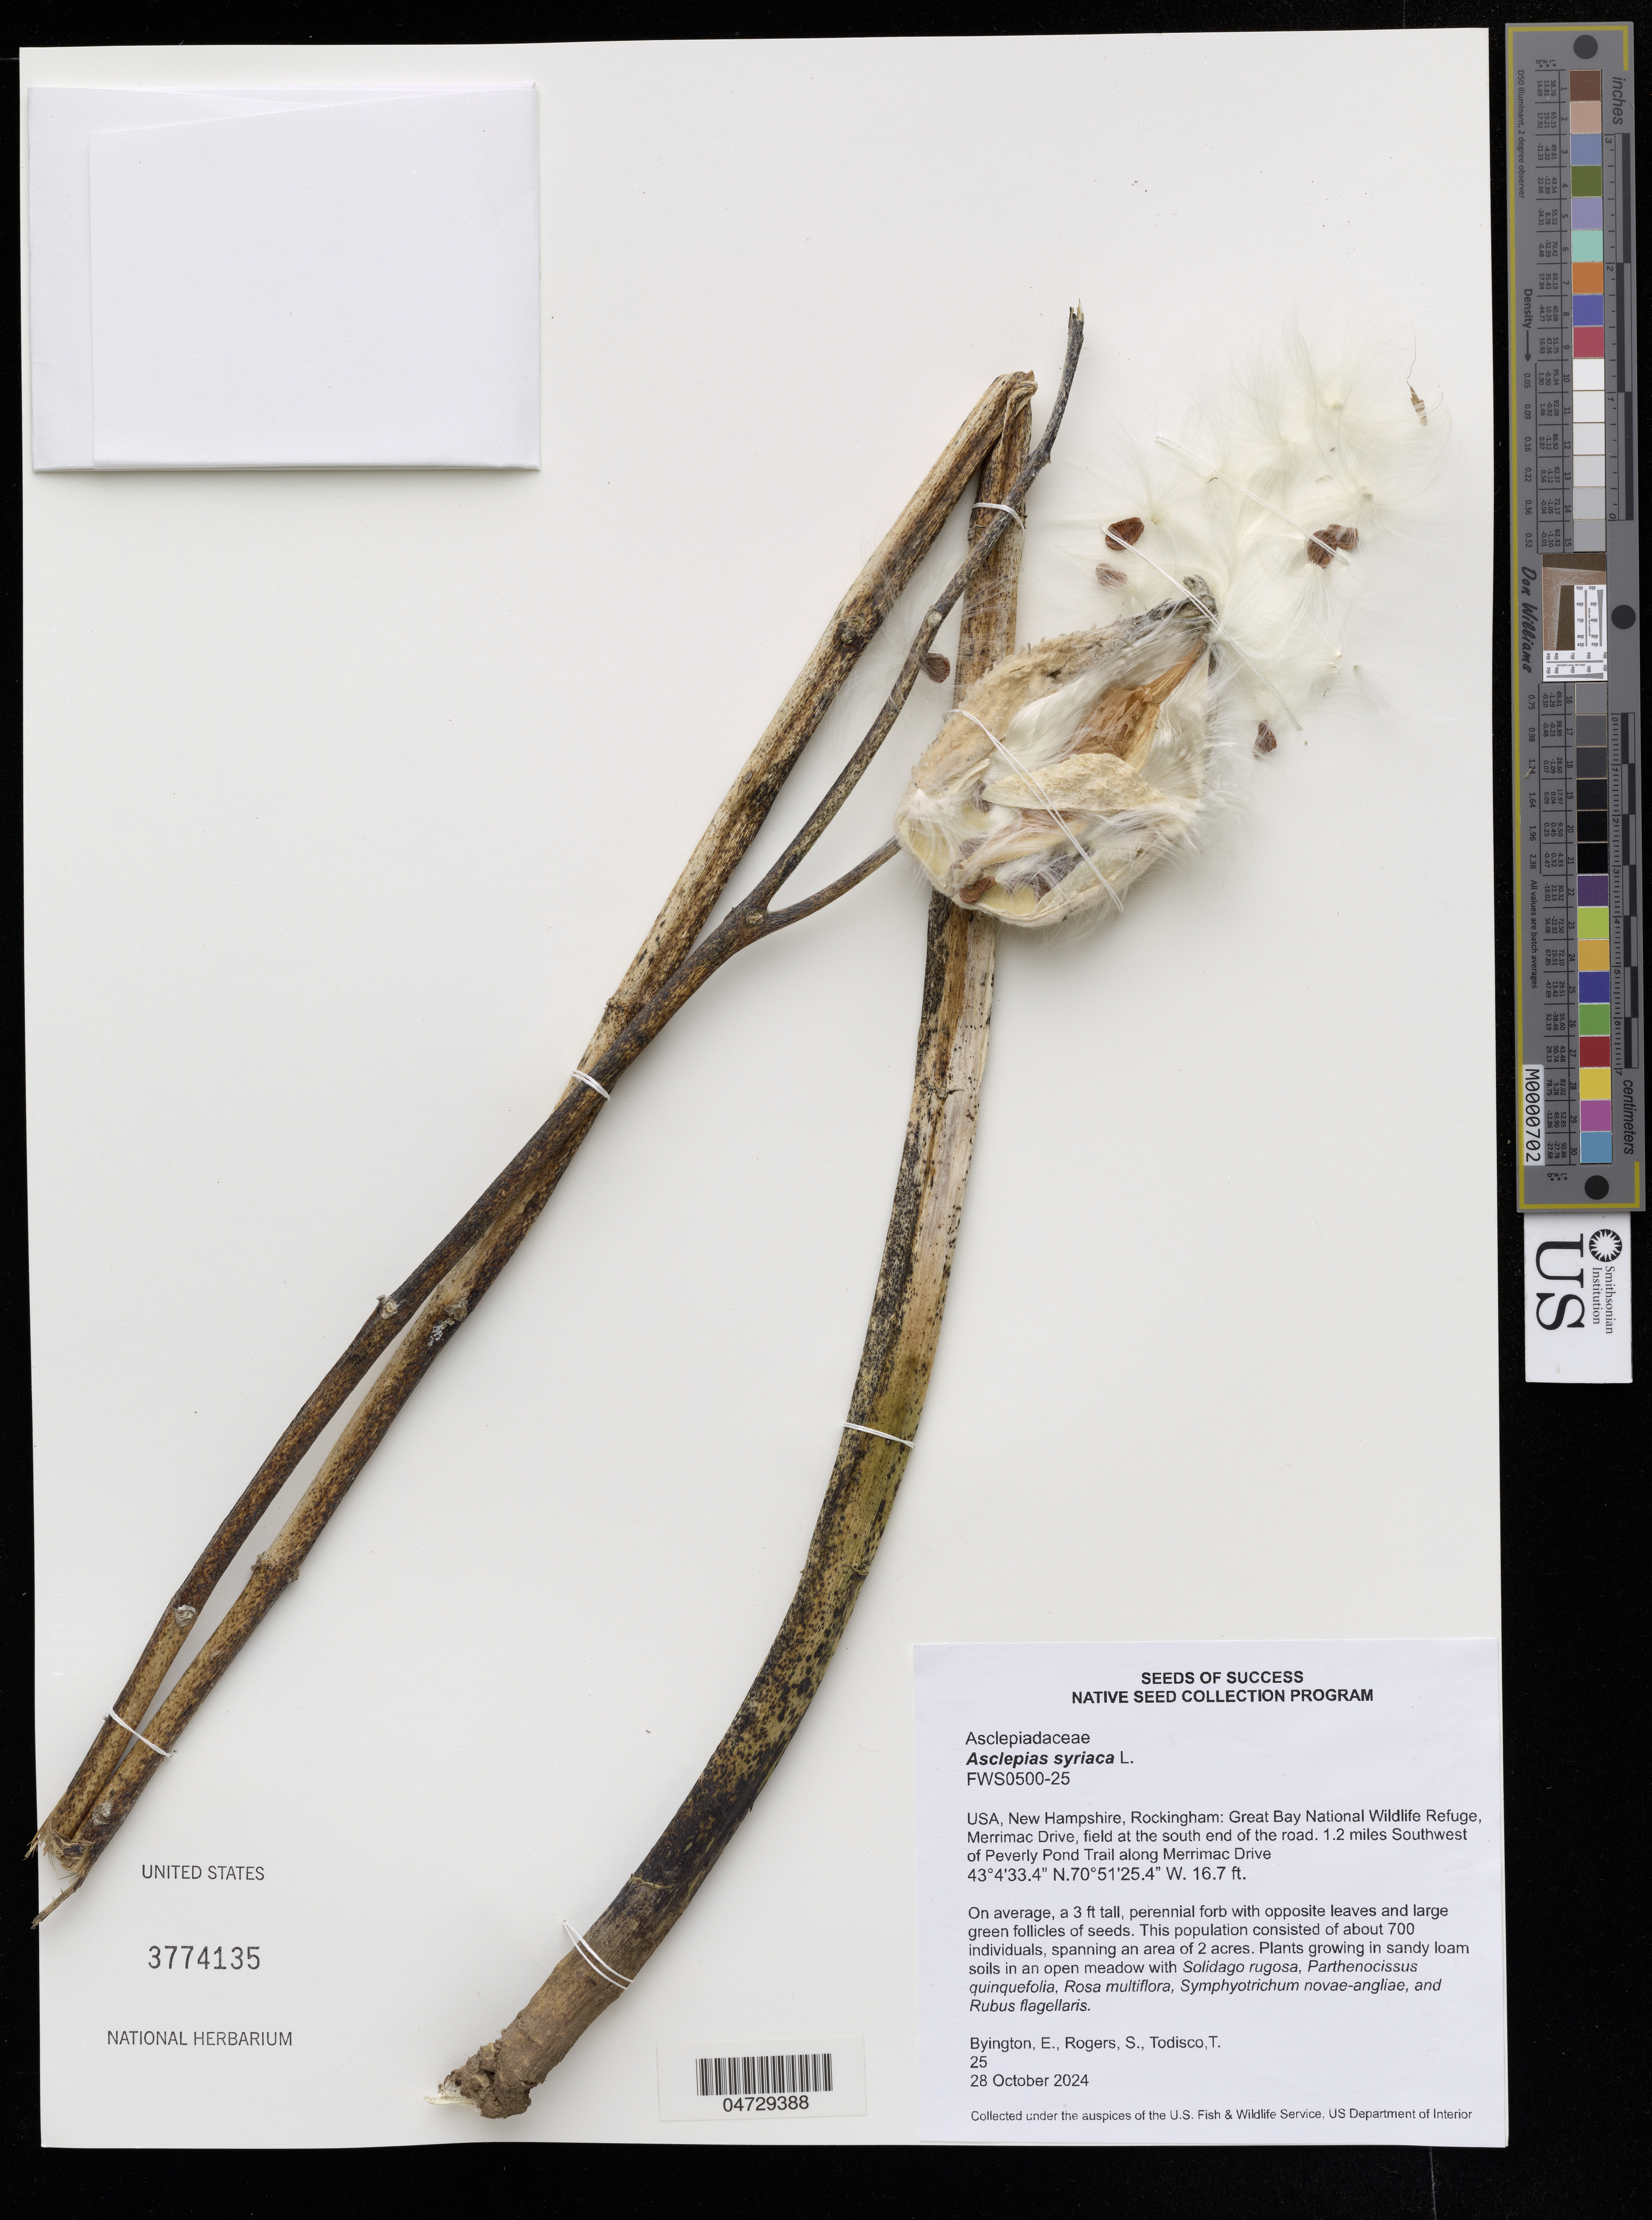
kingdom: Plantae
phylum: Tracheophyta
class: Magnoliopsida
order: Gentianales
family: Apocynaceae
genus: Asclepias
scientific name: Asclepias syriaca sensu Blanco non L.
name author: Blanco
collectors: E. Byington, S. Rogers & T. Todisco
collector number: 25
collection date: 2024-10-28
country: United States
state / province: New Hampshire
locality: Rockingham: Great Bay National Wildlife Refuge, Merrimac Drive, field at the south end of the road. 1.2 miles Southwest of Peverly Pond Trail along Merrimac Drive.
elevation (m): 5.1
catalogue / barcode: US 3774135